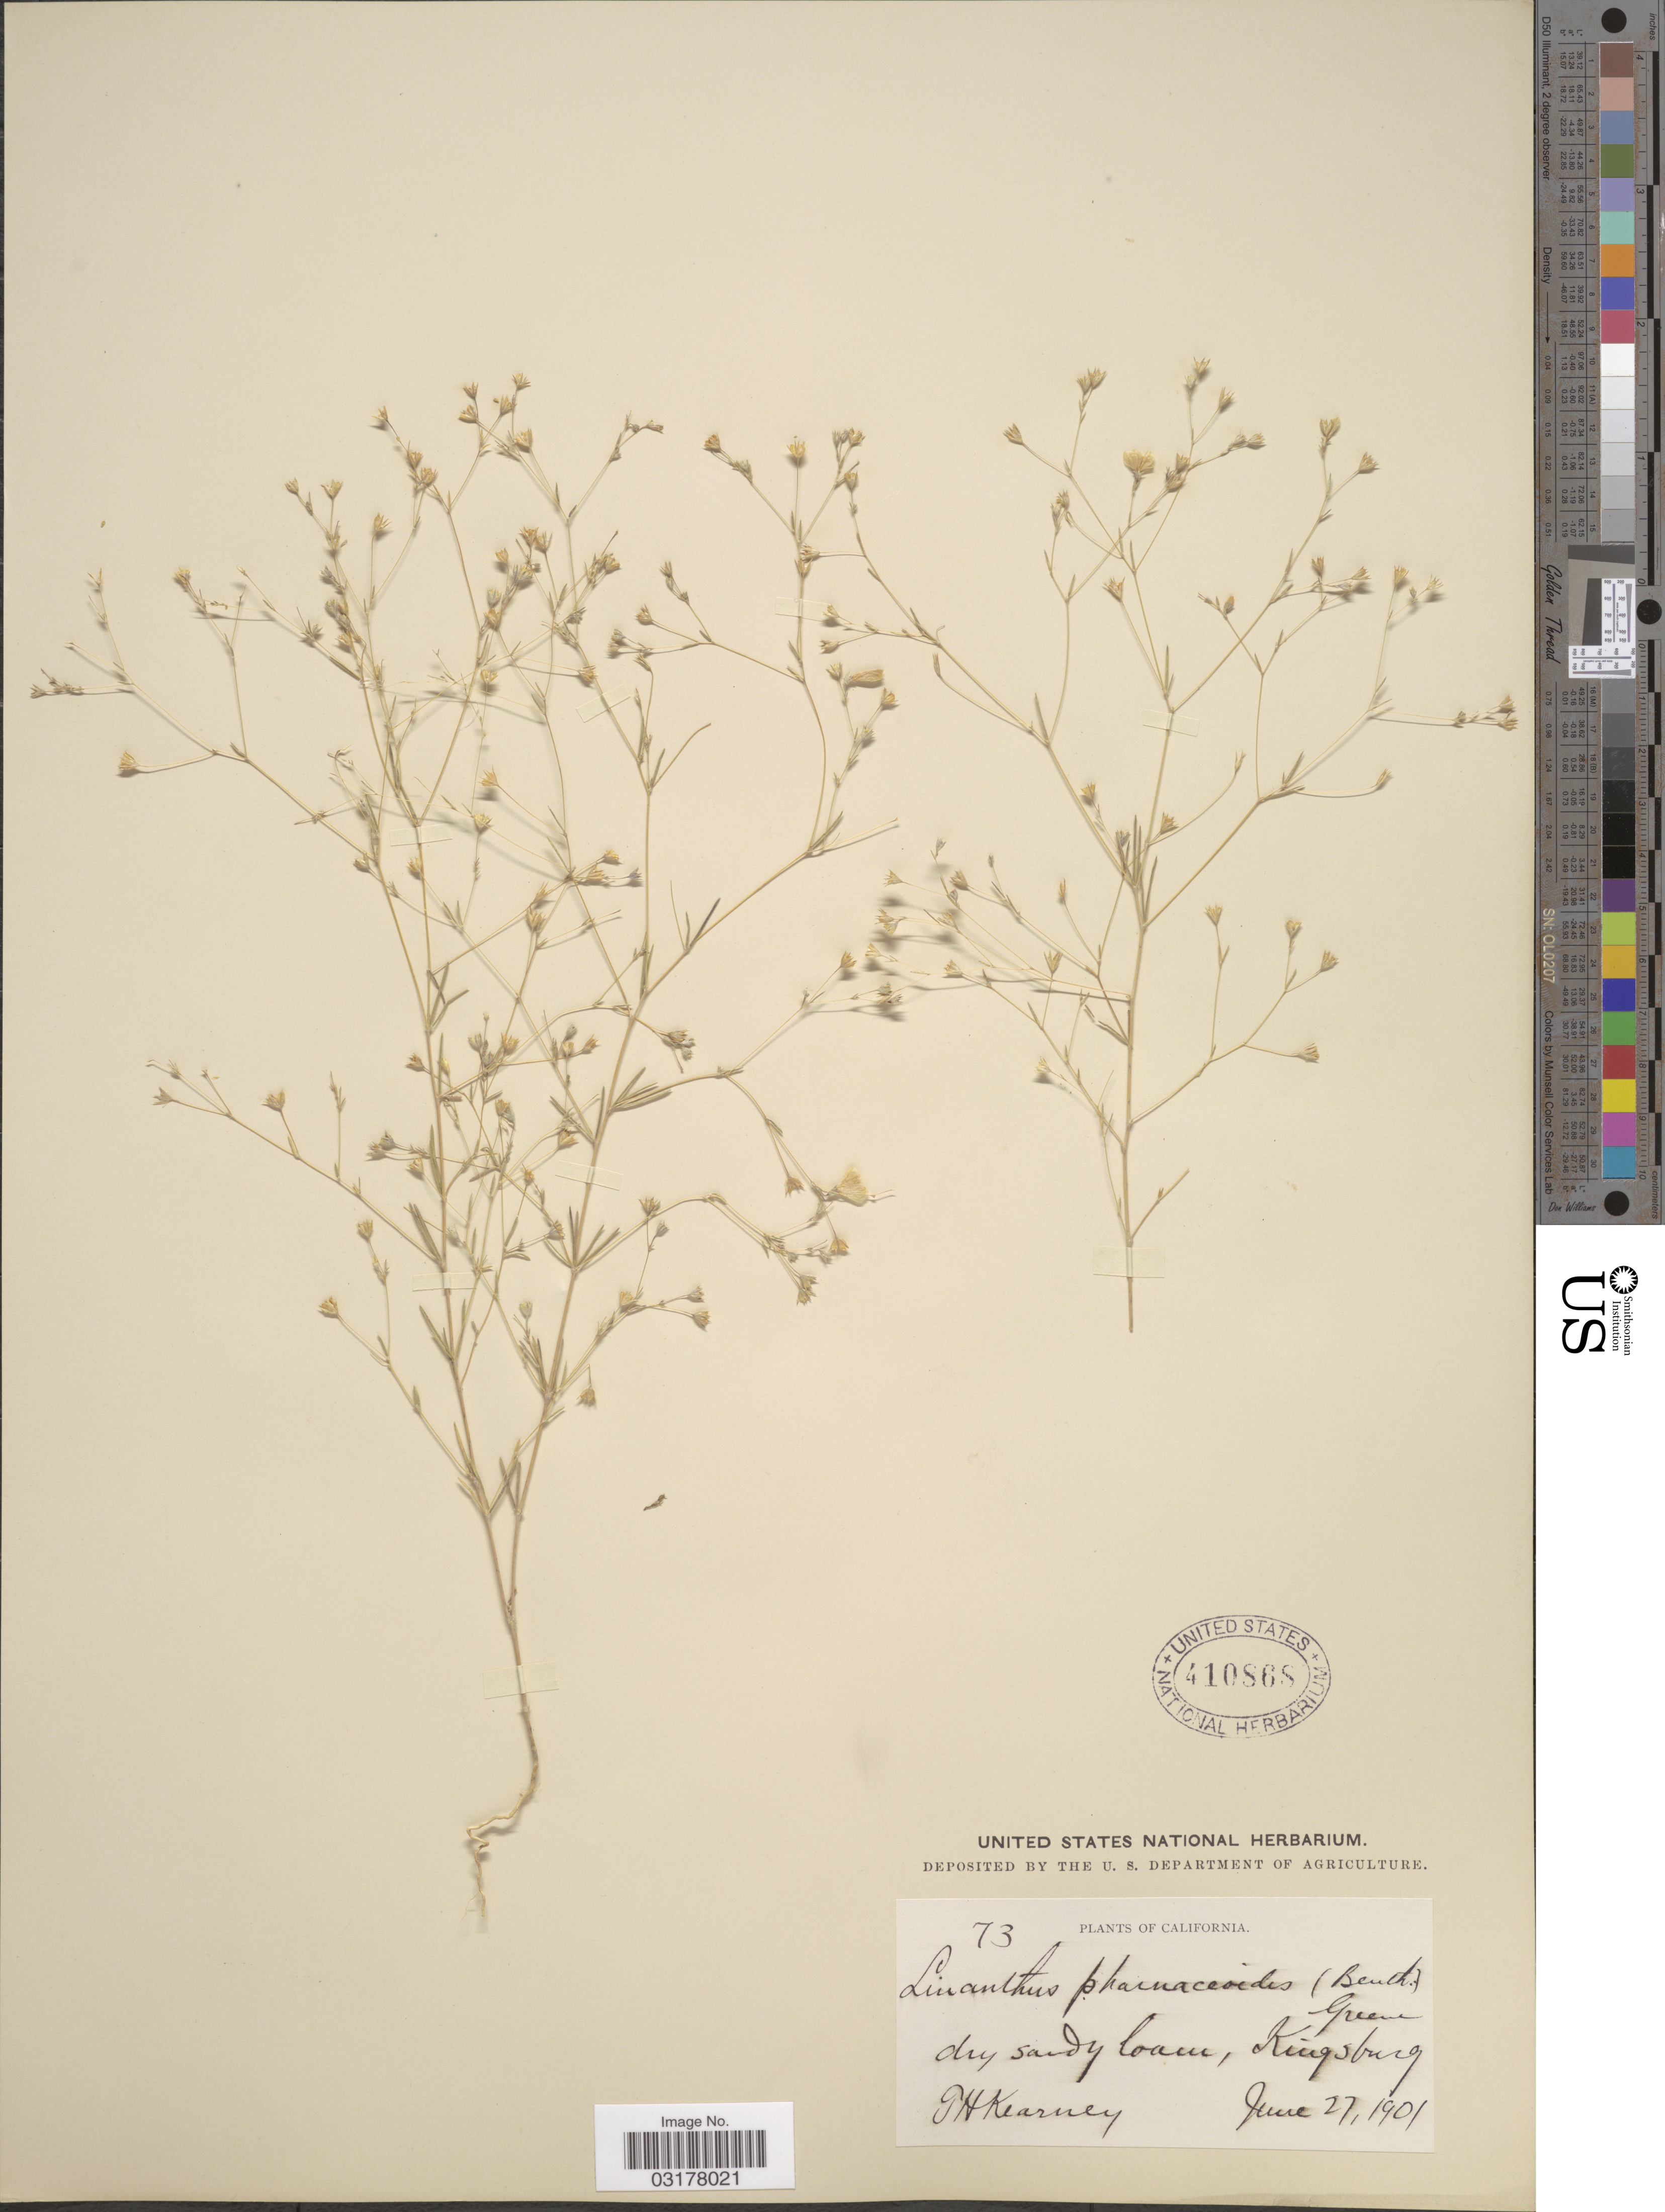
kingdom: Plantae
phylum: Tracheophyta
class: Magnoliopsida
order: Ericales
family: Polemoniaceae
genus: Leptosiphon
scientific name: Leptosiphon liniflorus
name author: (Benth.) J.M. Porter & L.A. Johnson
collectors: T. H. Kearney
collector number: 73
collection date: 1901-06-27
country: United States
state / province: California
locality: Dry sandy loam, Kingsburg.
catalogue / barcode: US 410868